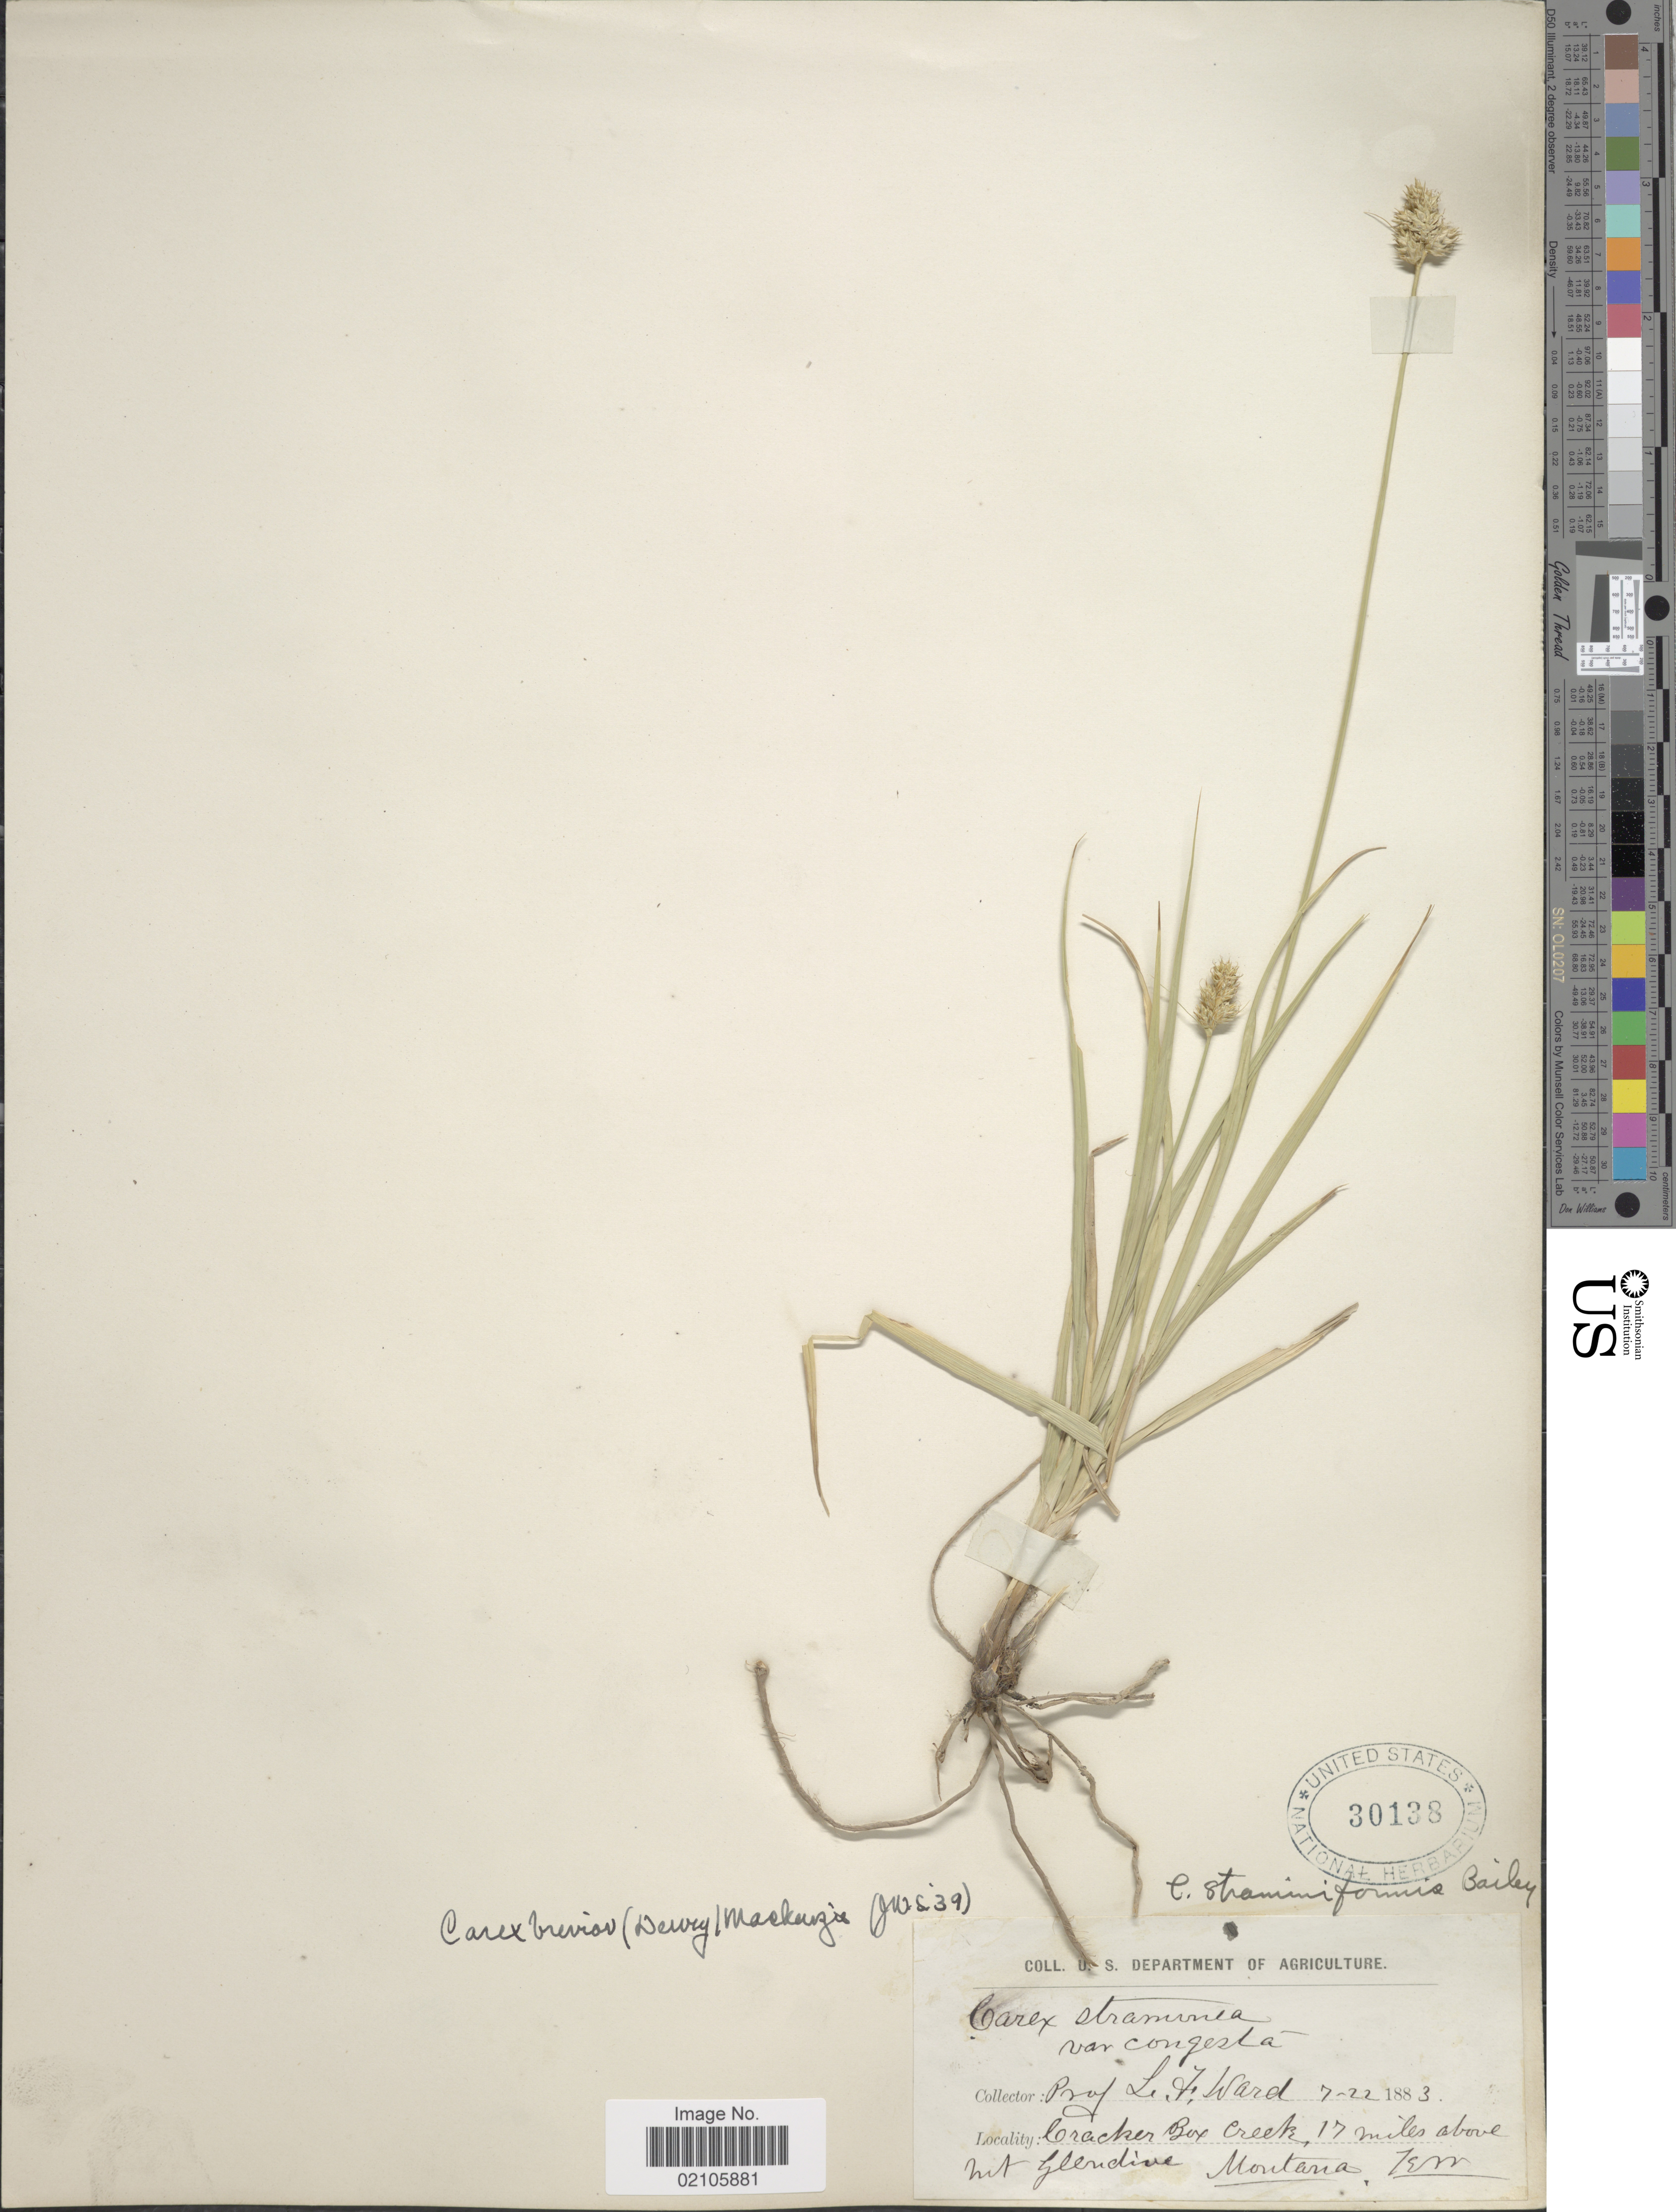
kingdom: Plantae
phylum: Tracheophyta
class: Liliopsida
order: Poales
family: Cyperaceae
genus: Carex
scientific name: Carex brevior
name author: (Dewey) Mack. ex Lunell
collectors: L. Ward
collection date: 1883-07-22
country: United States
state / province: Montana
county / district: Dawson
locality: Cracker Box Creek, 17 miles above Mt. Glendive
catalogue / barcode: US 30138